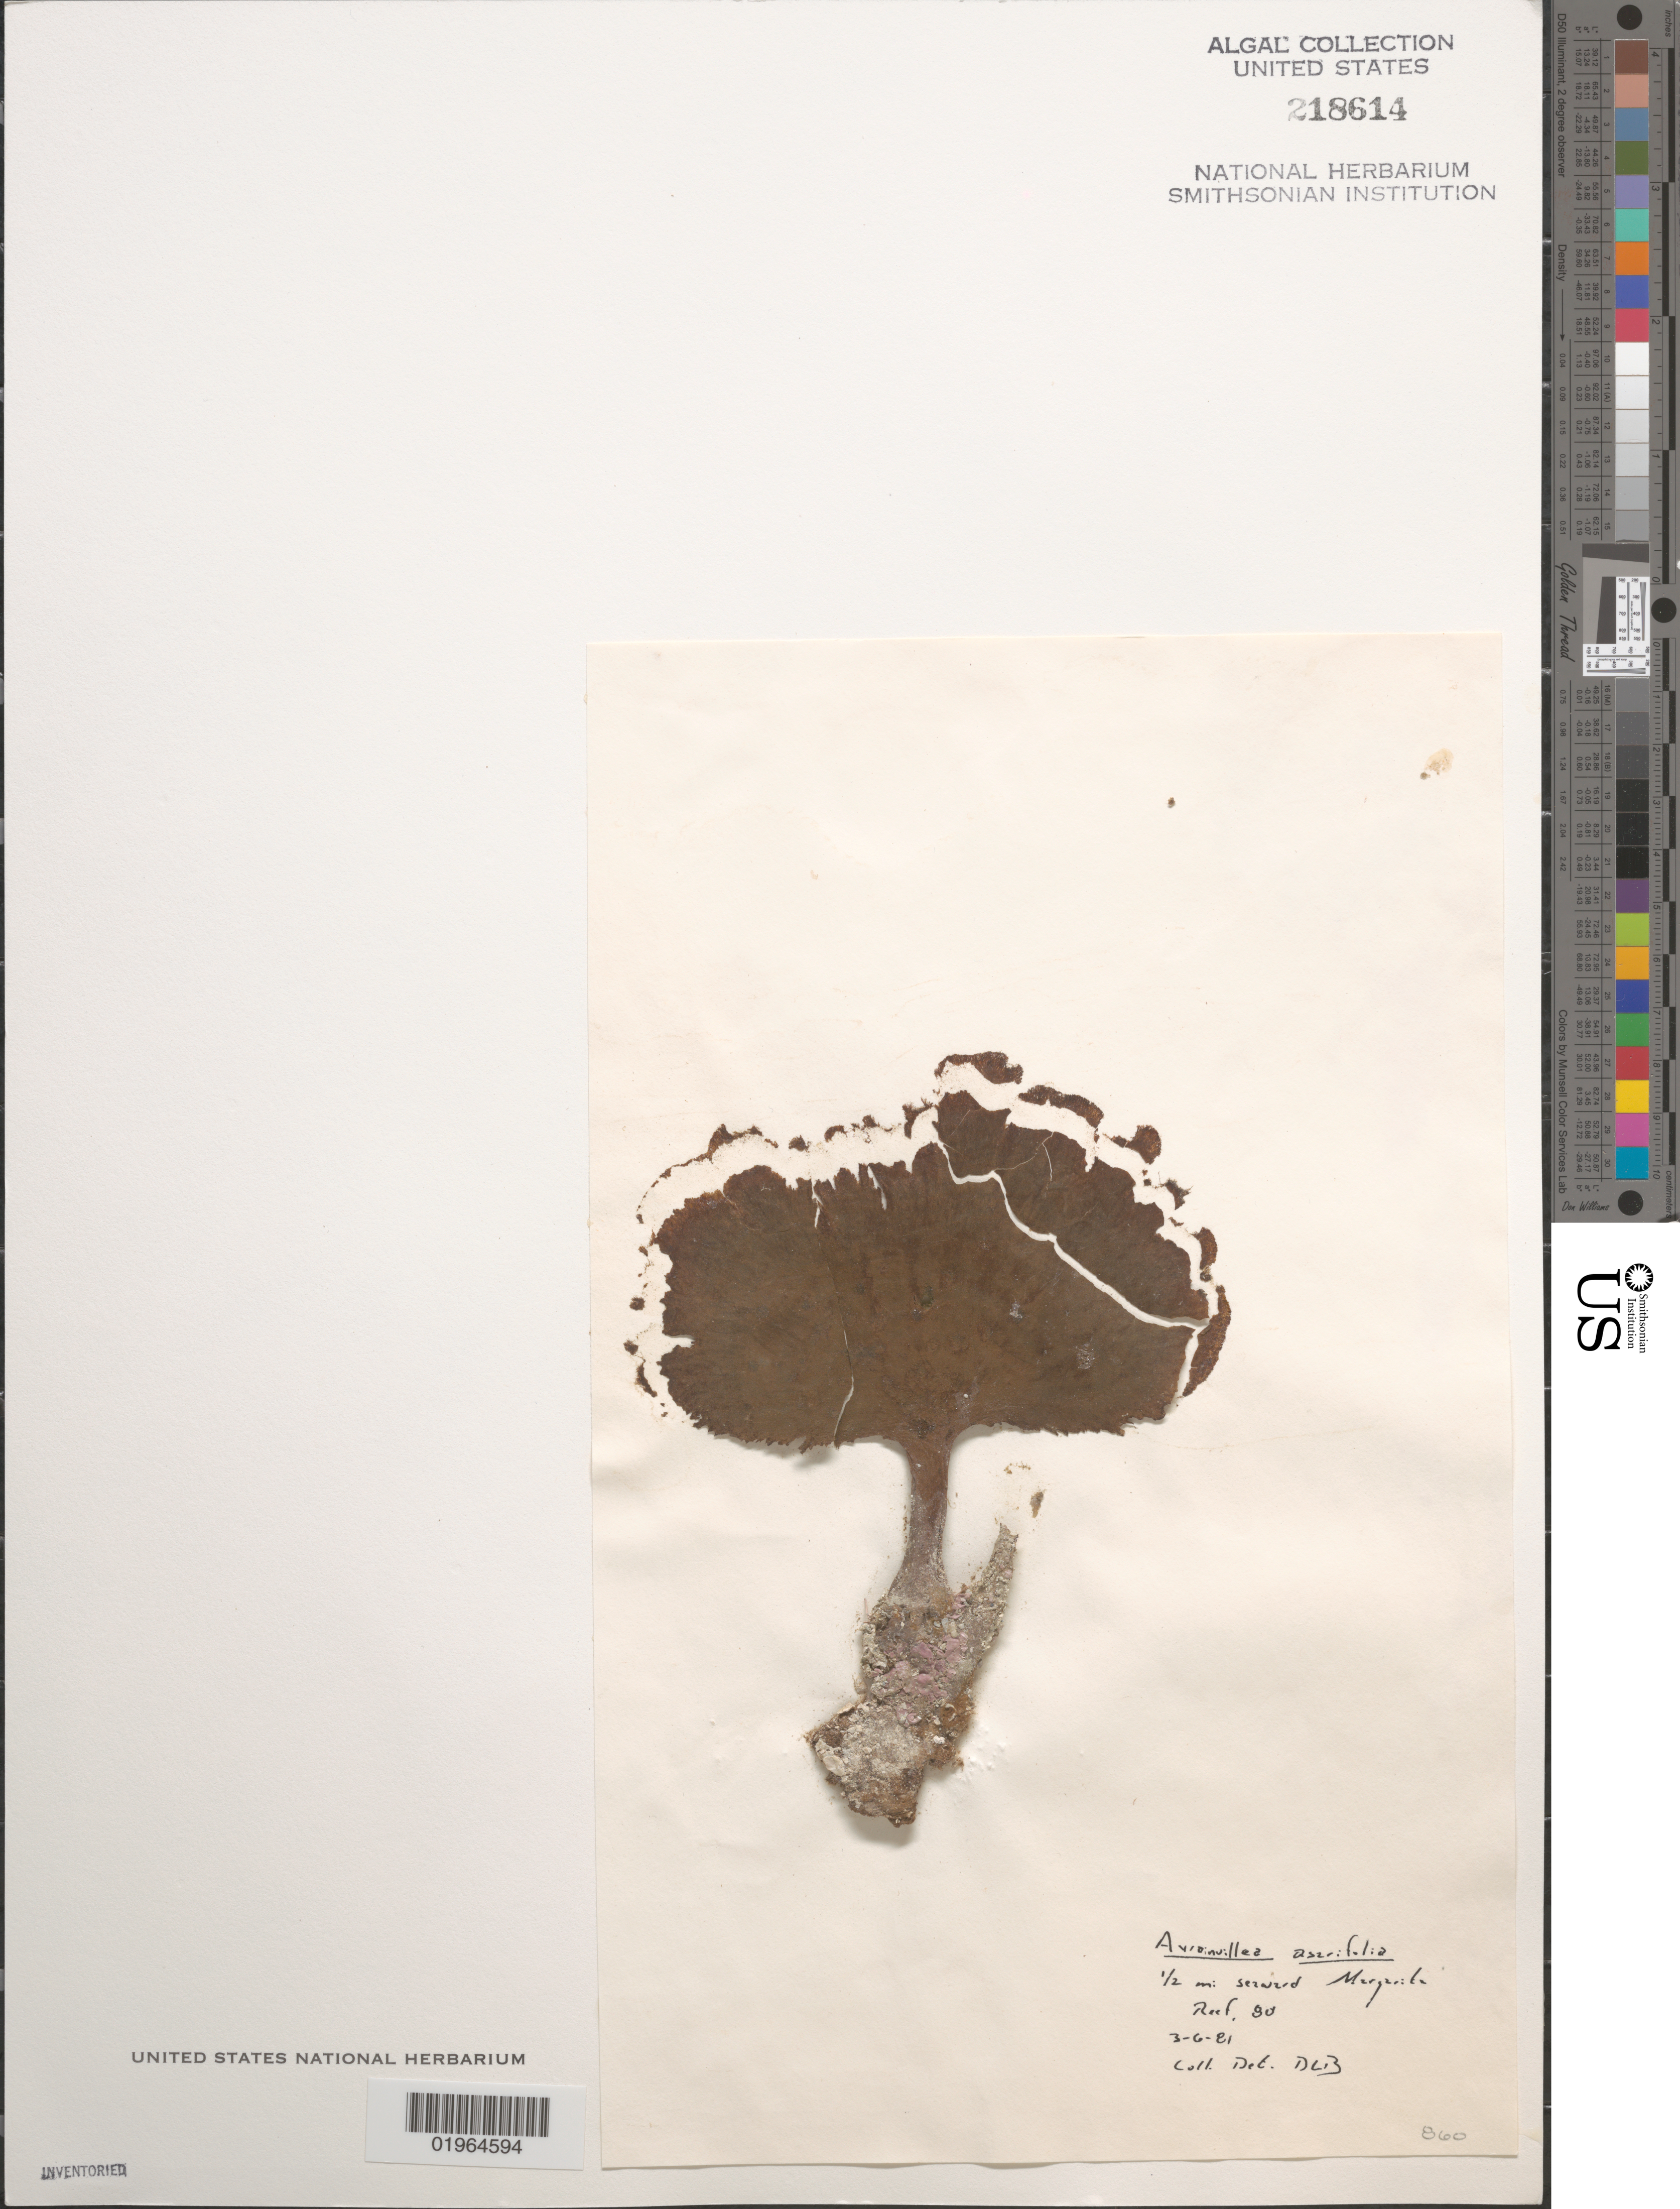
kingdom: Plantae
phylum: Chlorophyta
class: Ulvophyceae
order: Bryopsidales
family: Dichotomosiphonaceae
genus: Avrainvillea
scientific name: Avrainvillea asarifolia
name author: Børgesen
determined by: Ballantine, D. L.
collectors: D.L. Ballantine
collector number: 860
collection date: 1981-03-06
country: Puerto Rico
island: Mona Island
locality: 1/2 mi seaward Margarita Reef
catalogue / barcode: US 218614